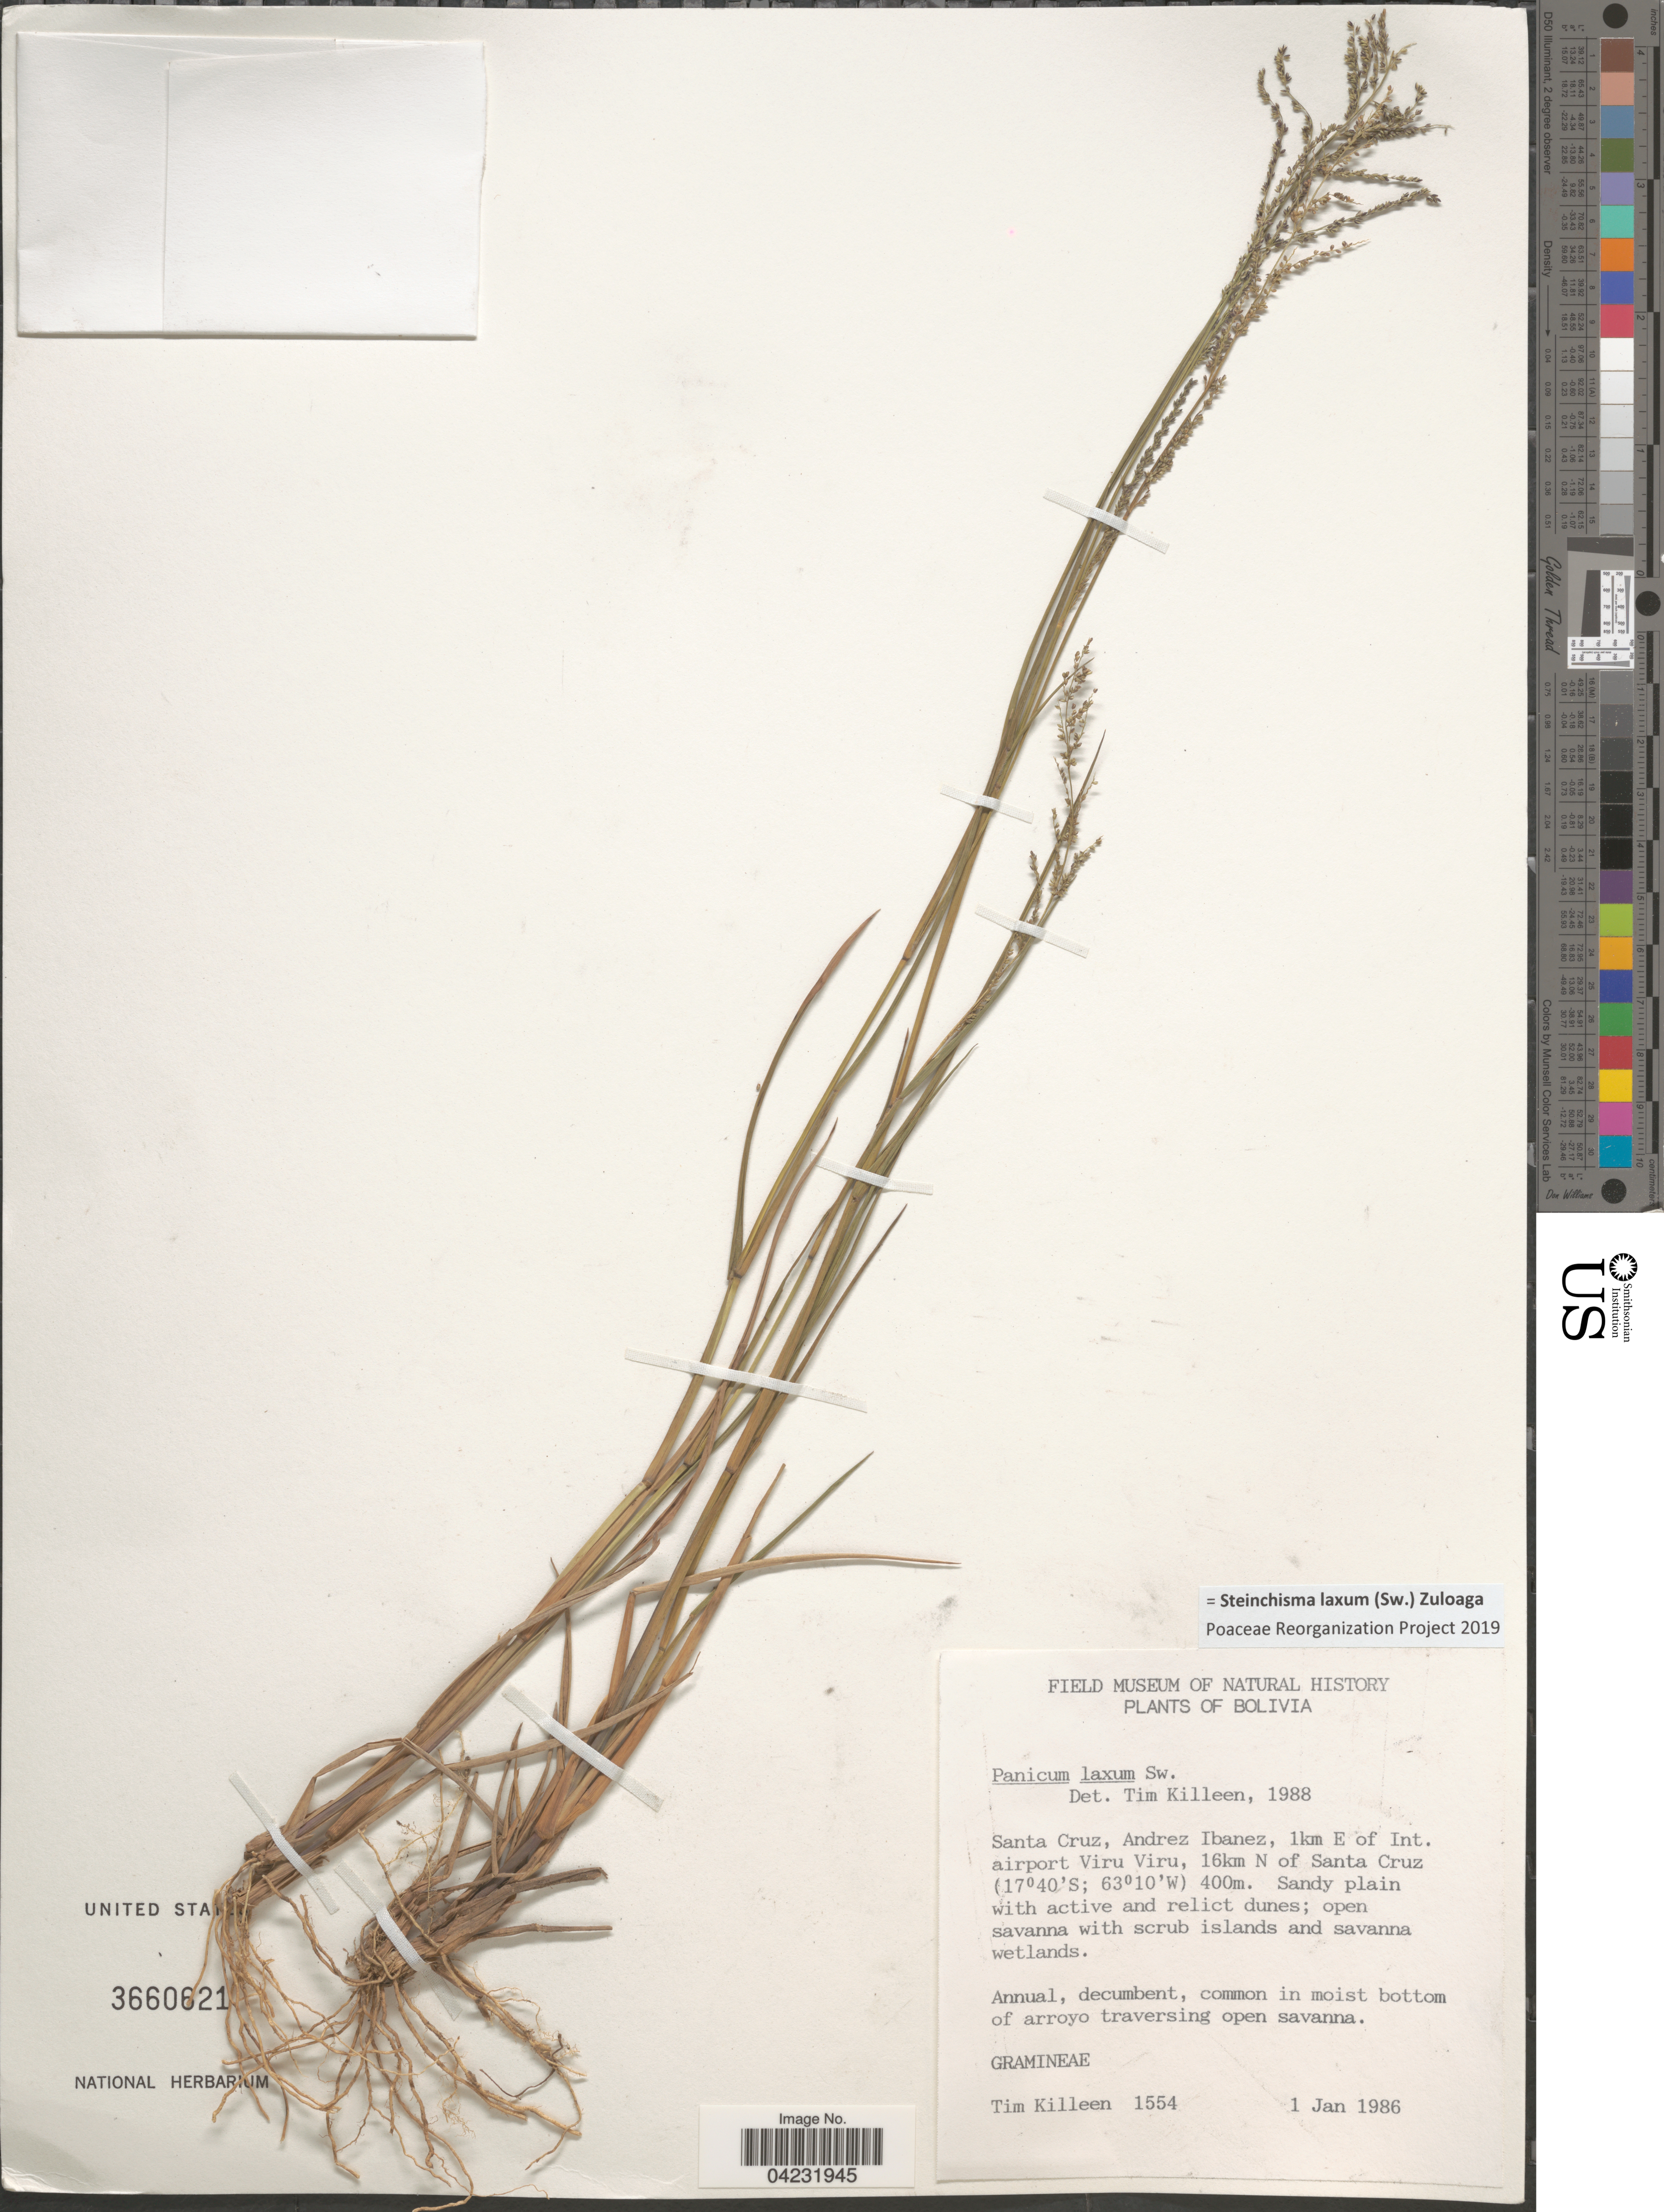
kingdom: Plantae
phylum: Tracheophyta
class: Liliopsida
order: Poales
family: Poaceae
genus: Steinchisma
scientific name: Steinchisma laxum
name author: (Sw.) Zuloaga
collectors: T. J. Killeen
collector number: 1554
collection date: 1986-01-01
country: Bolivia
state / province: Santa Cruz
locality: Andrez Ibanez, 1km E of Int. airport Viru Viru, 16 km N of Santa Cruz.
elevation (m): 400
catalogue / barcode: US 3660621